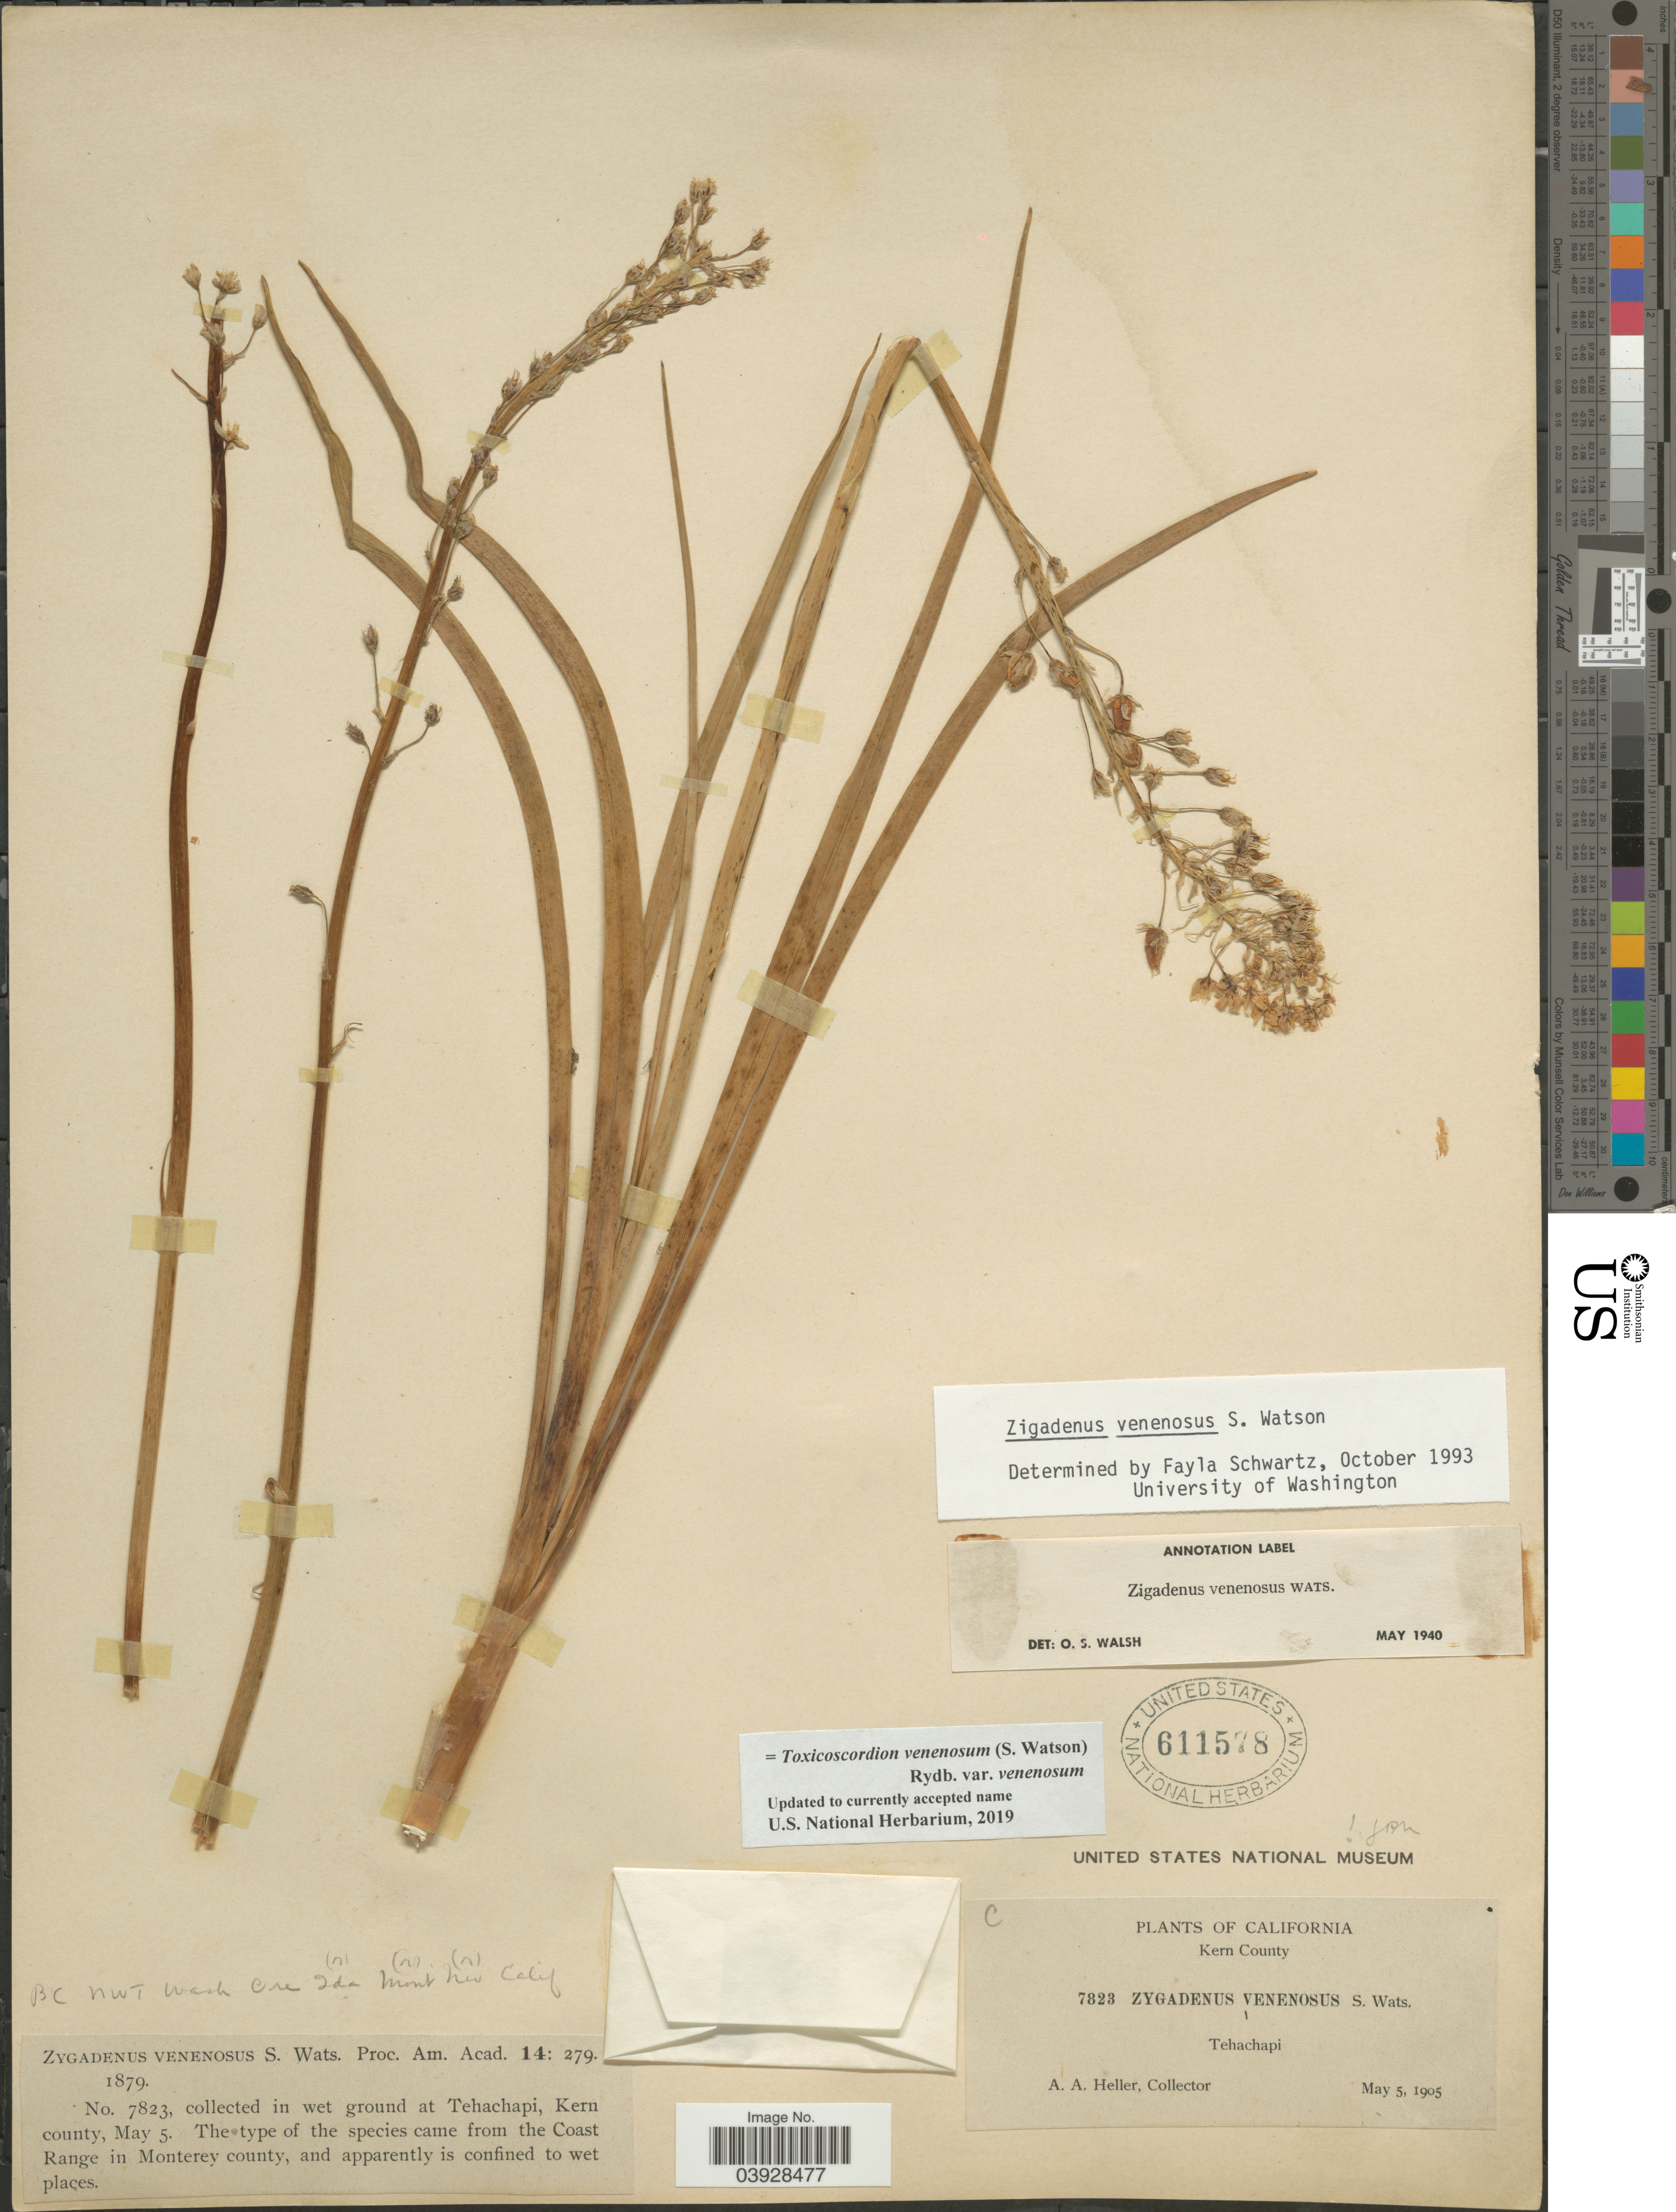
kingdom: Plantae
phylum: Tracheophyta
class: Liliopsida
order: Liliales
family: Melanthiaceae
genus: Toxicoscordion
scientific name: Toxicoscordion venenosum var. gramineum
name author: (Rydb.) Brasher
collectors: A. A. Heller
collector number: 7823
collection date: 1905-05-05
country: United States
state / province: California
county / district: Kern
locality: Kern County. Tehachapi.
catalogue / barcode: US 611578